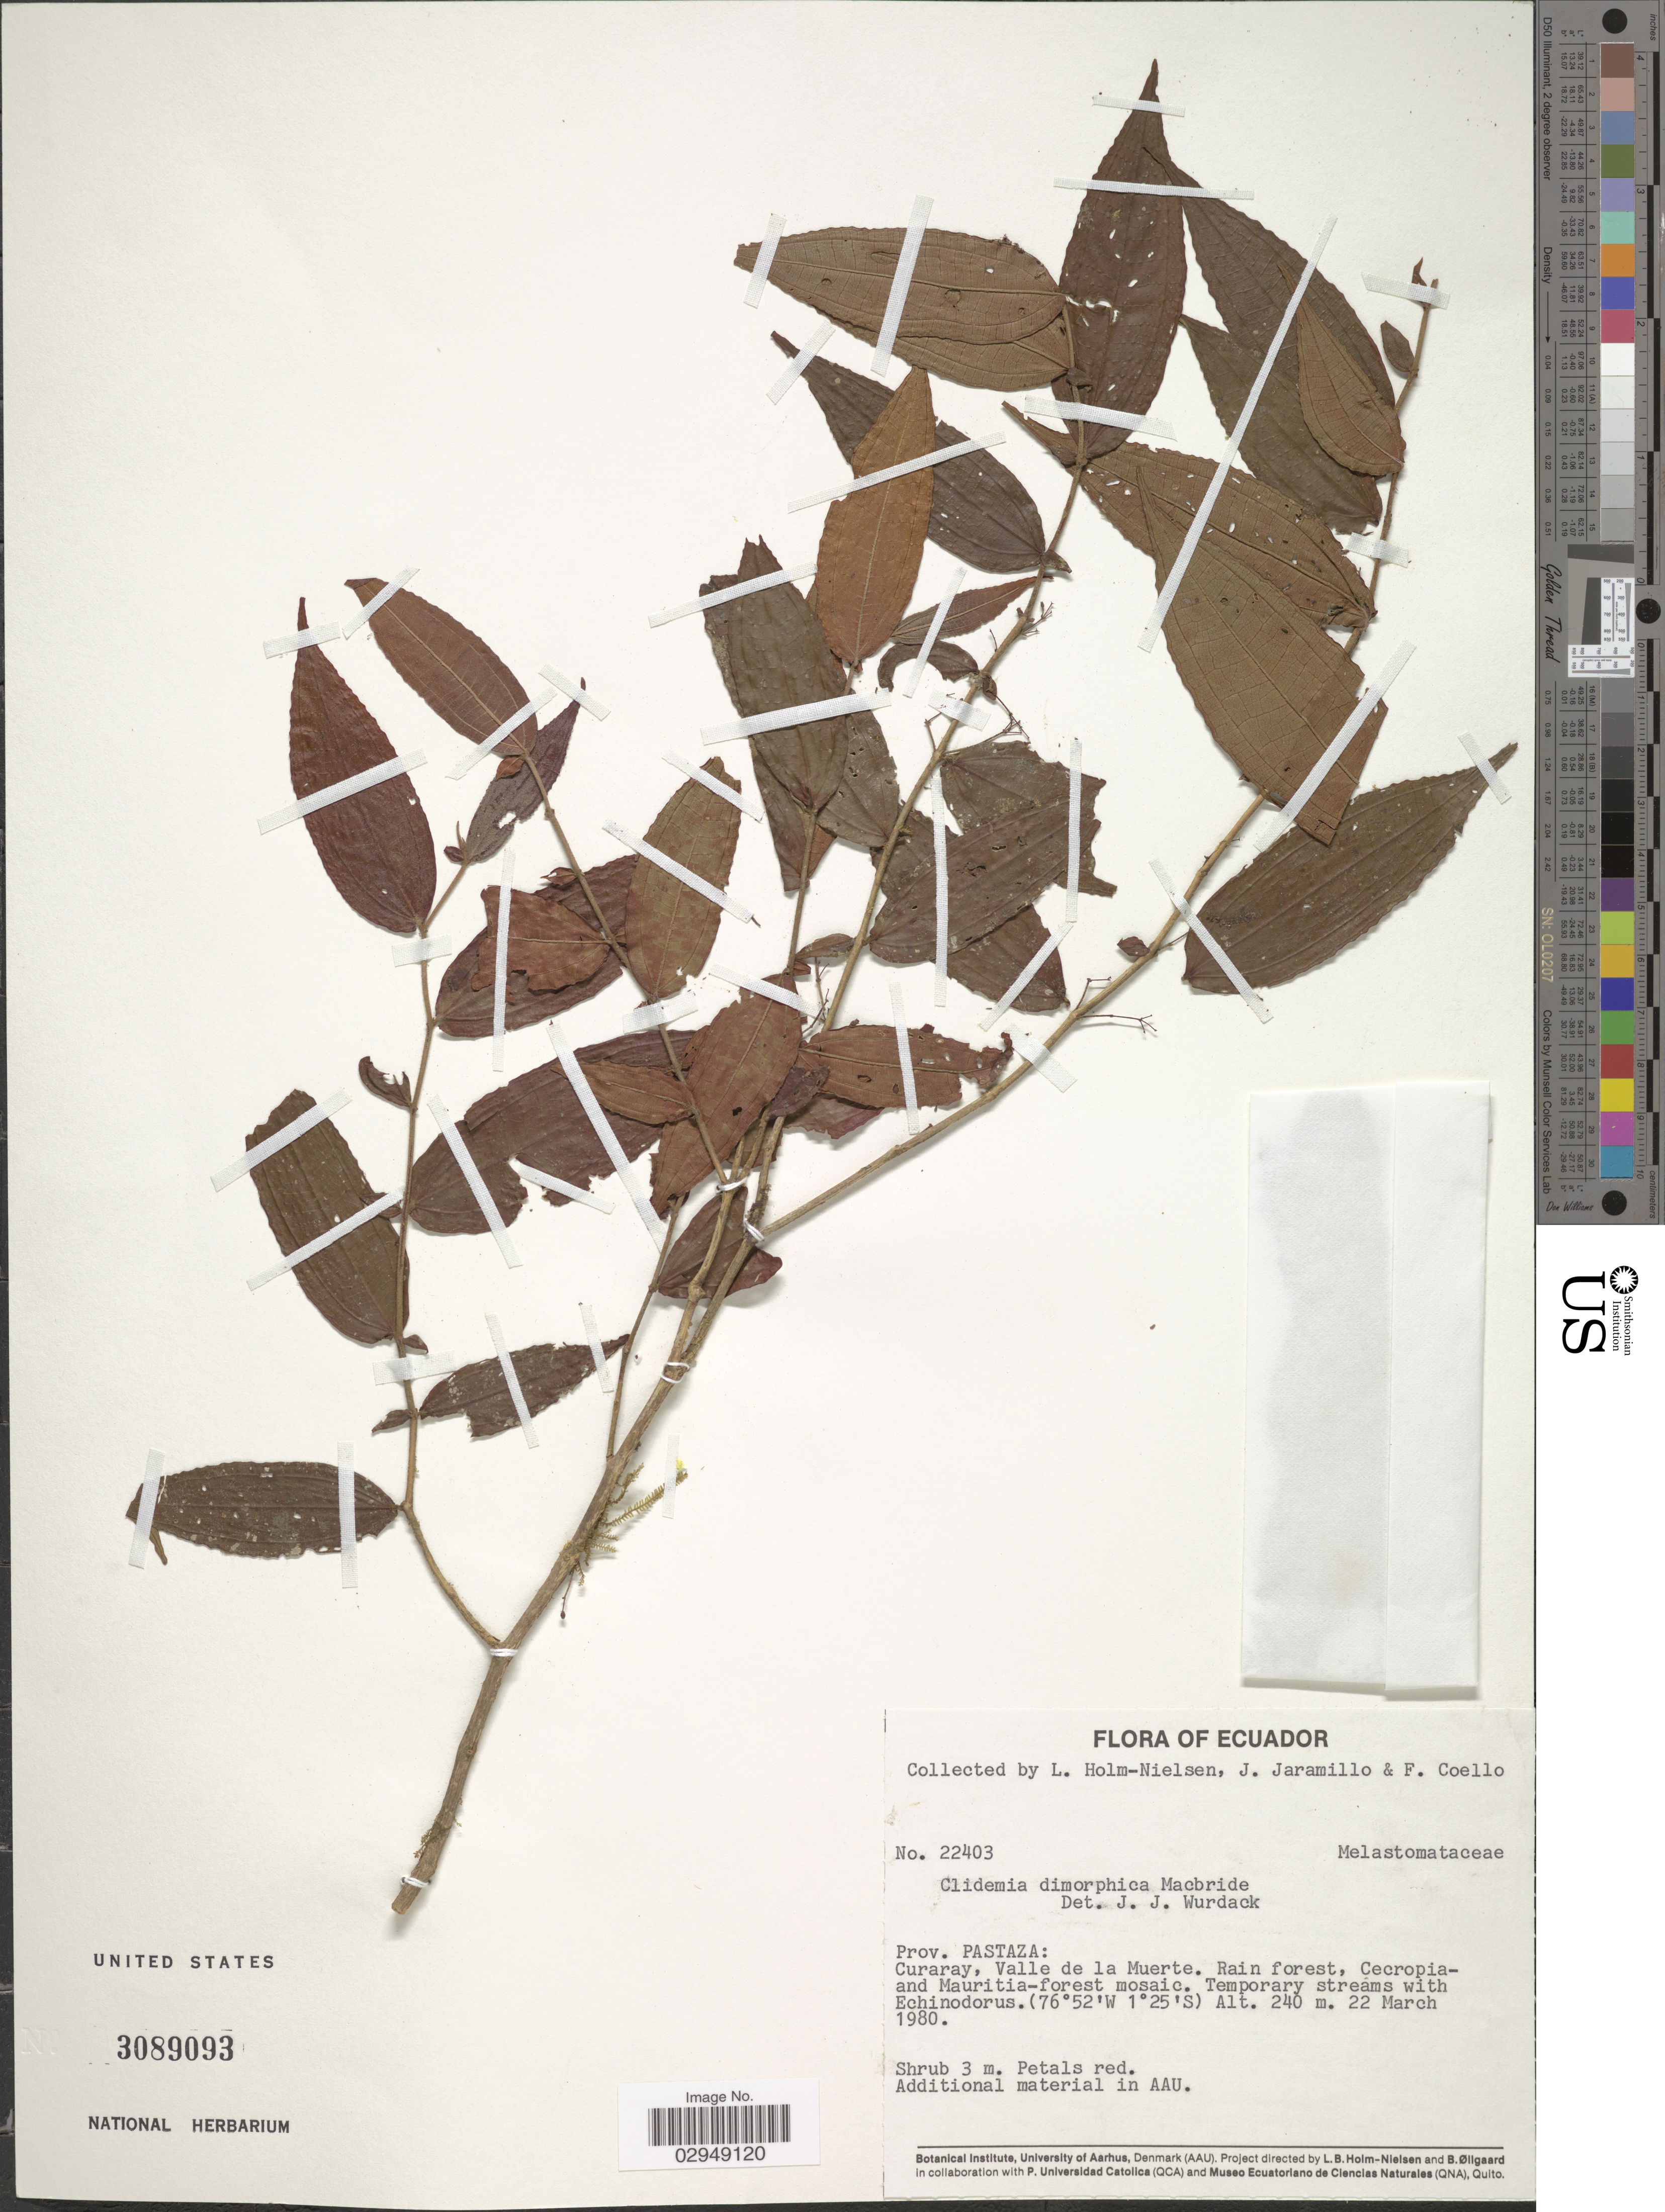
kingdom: Plantae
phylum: Tracheophyta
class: Magnoliopsida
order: Myrtales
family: Melastomataceae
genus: Clidemia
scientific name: Clidemia dimorphica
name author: J.F. Macbr.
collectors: L. Holm-Nielsen, J. Jaramillo & F. Coello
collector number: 22403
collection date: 1980-03-22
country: Ecuador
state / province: Pastaza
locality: Curaray, Valle de la Muerte.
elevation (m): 240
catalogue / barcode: US 3089093